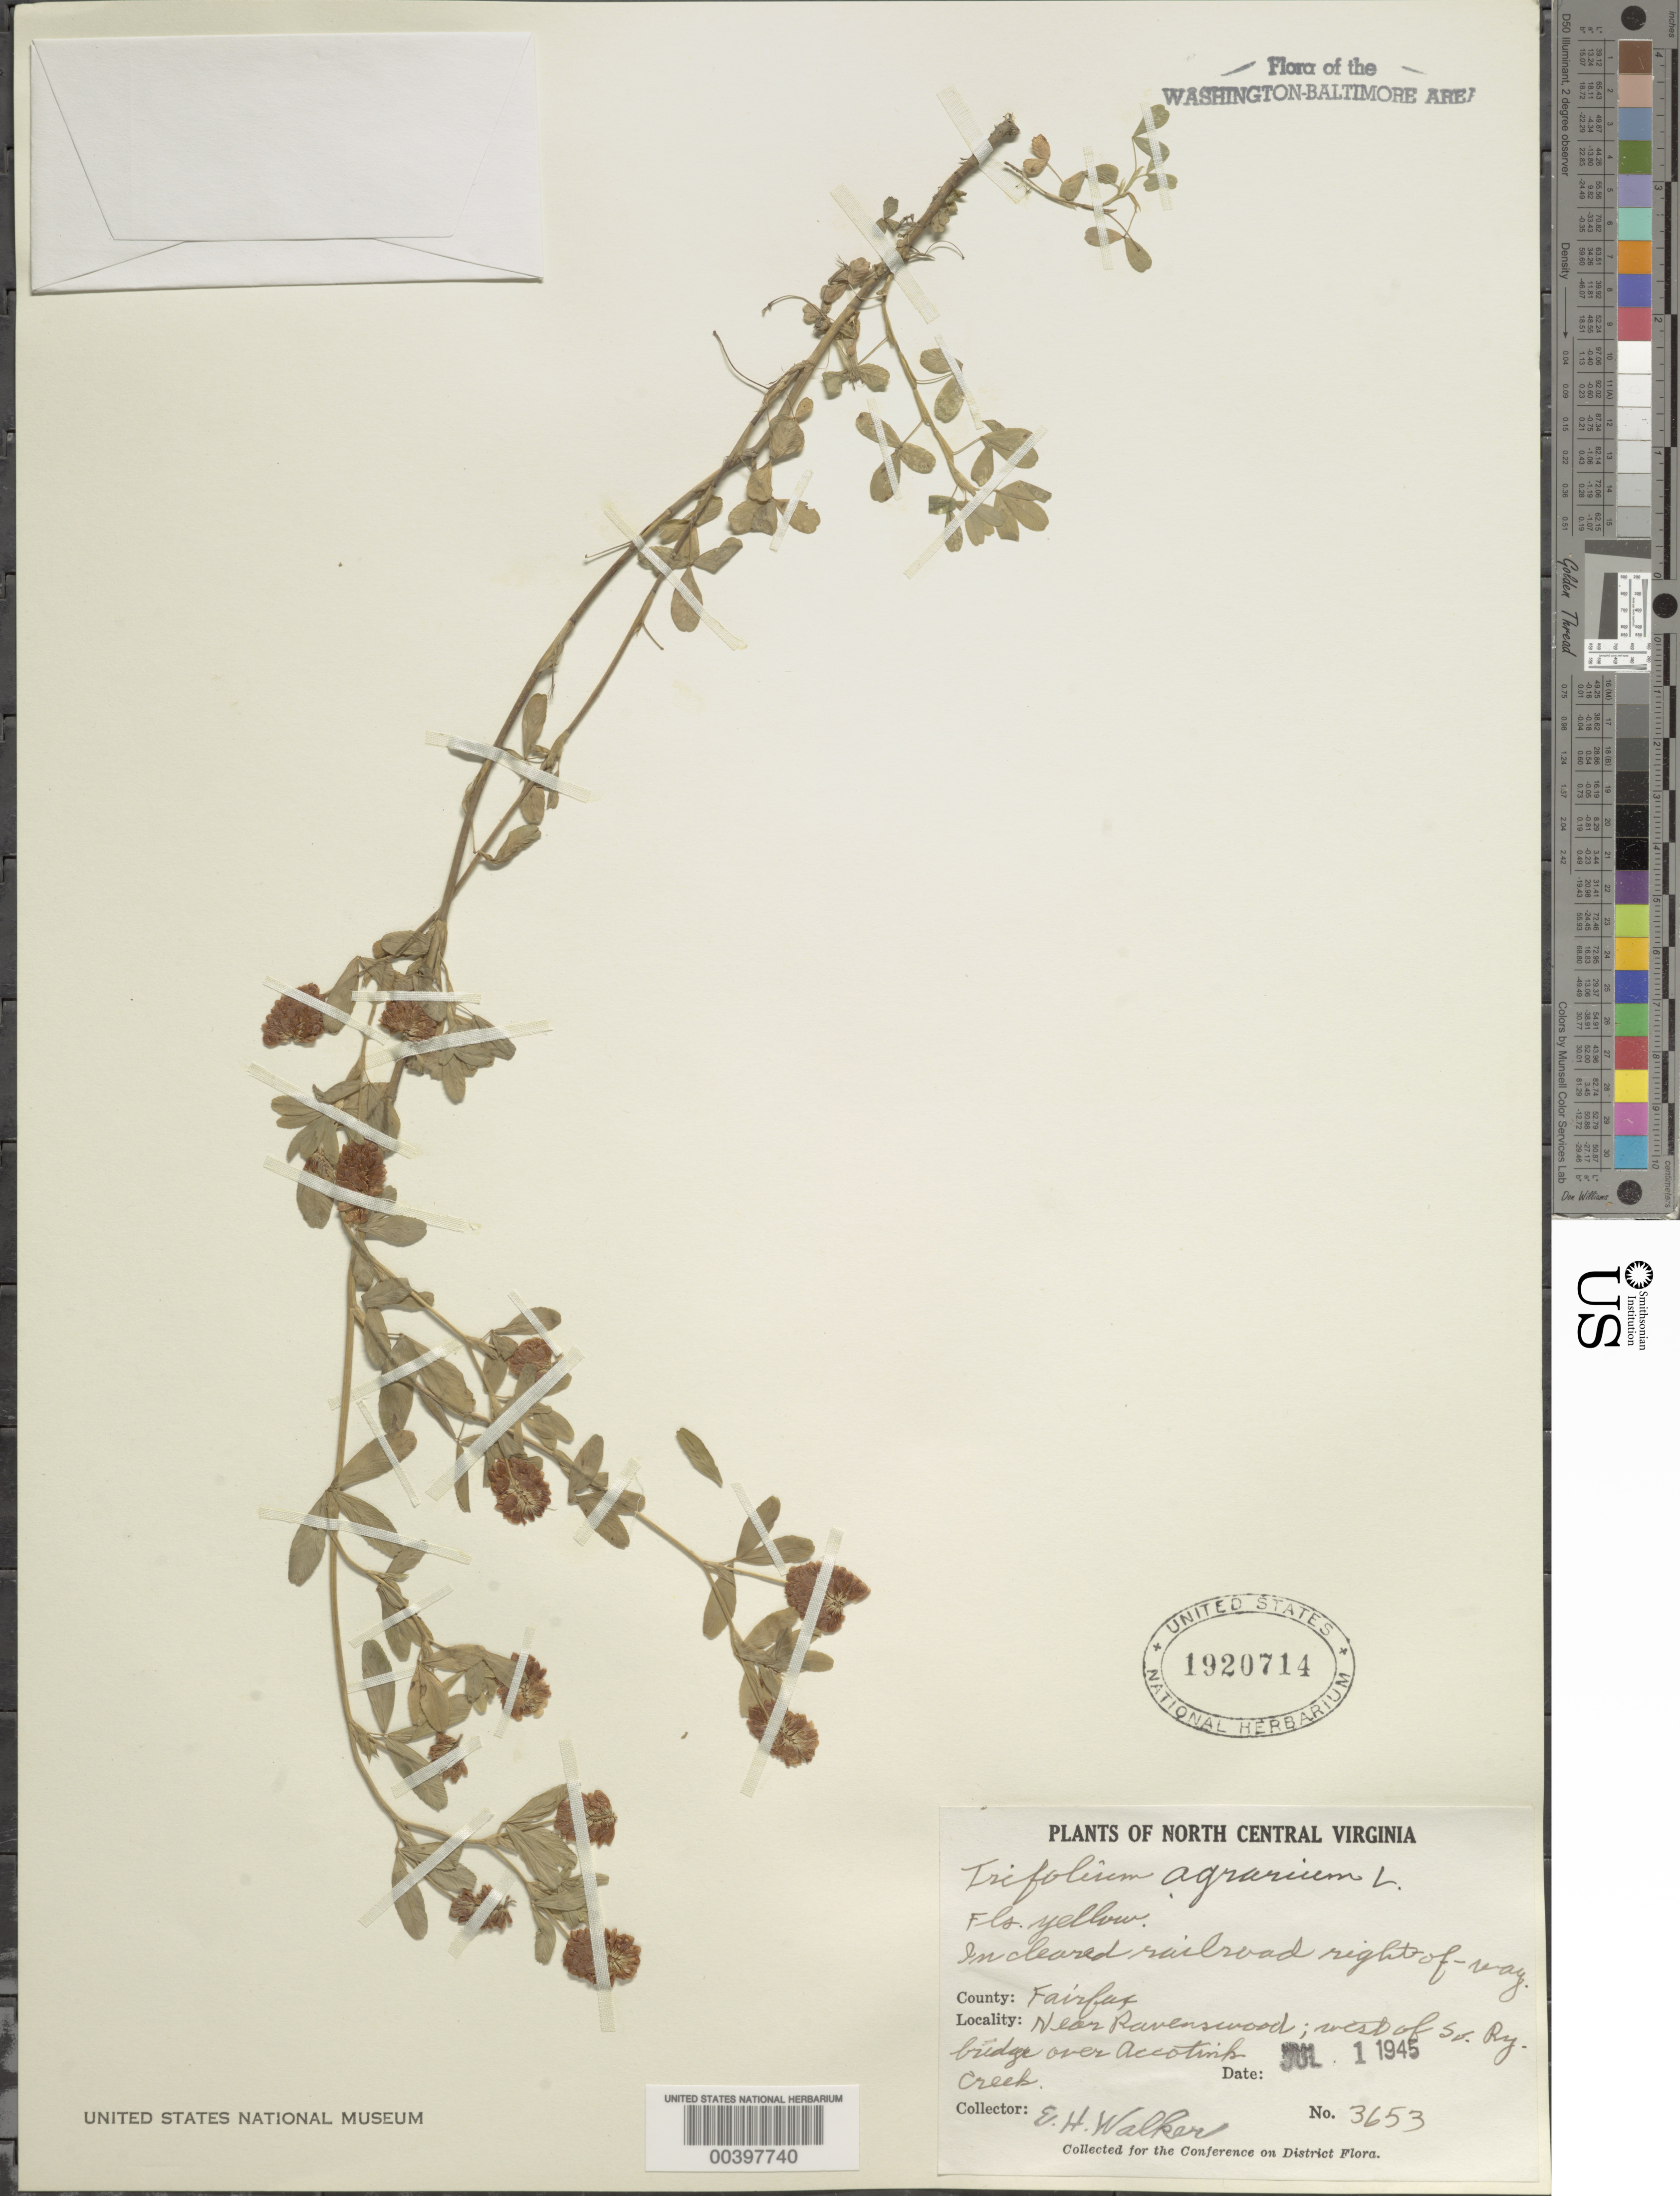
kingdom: Plantae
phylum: Tracheophyta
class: Magnoliopsida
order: Fabales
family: Fabaceae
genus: Trifolium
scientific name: Trifolium aureum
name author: Pollich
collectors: E. H. Walker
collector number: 3653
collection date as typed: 01 Jul 1945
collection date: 1945-07-01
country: United States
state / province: Virginia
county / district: Fairfax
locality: Ravenswood, west of bridge over Accotink Creek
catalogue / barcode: US 1920714